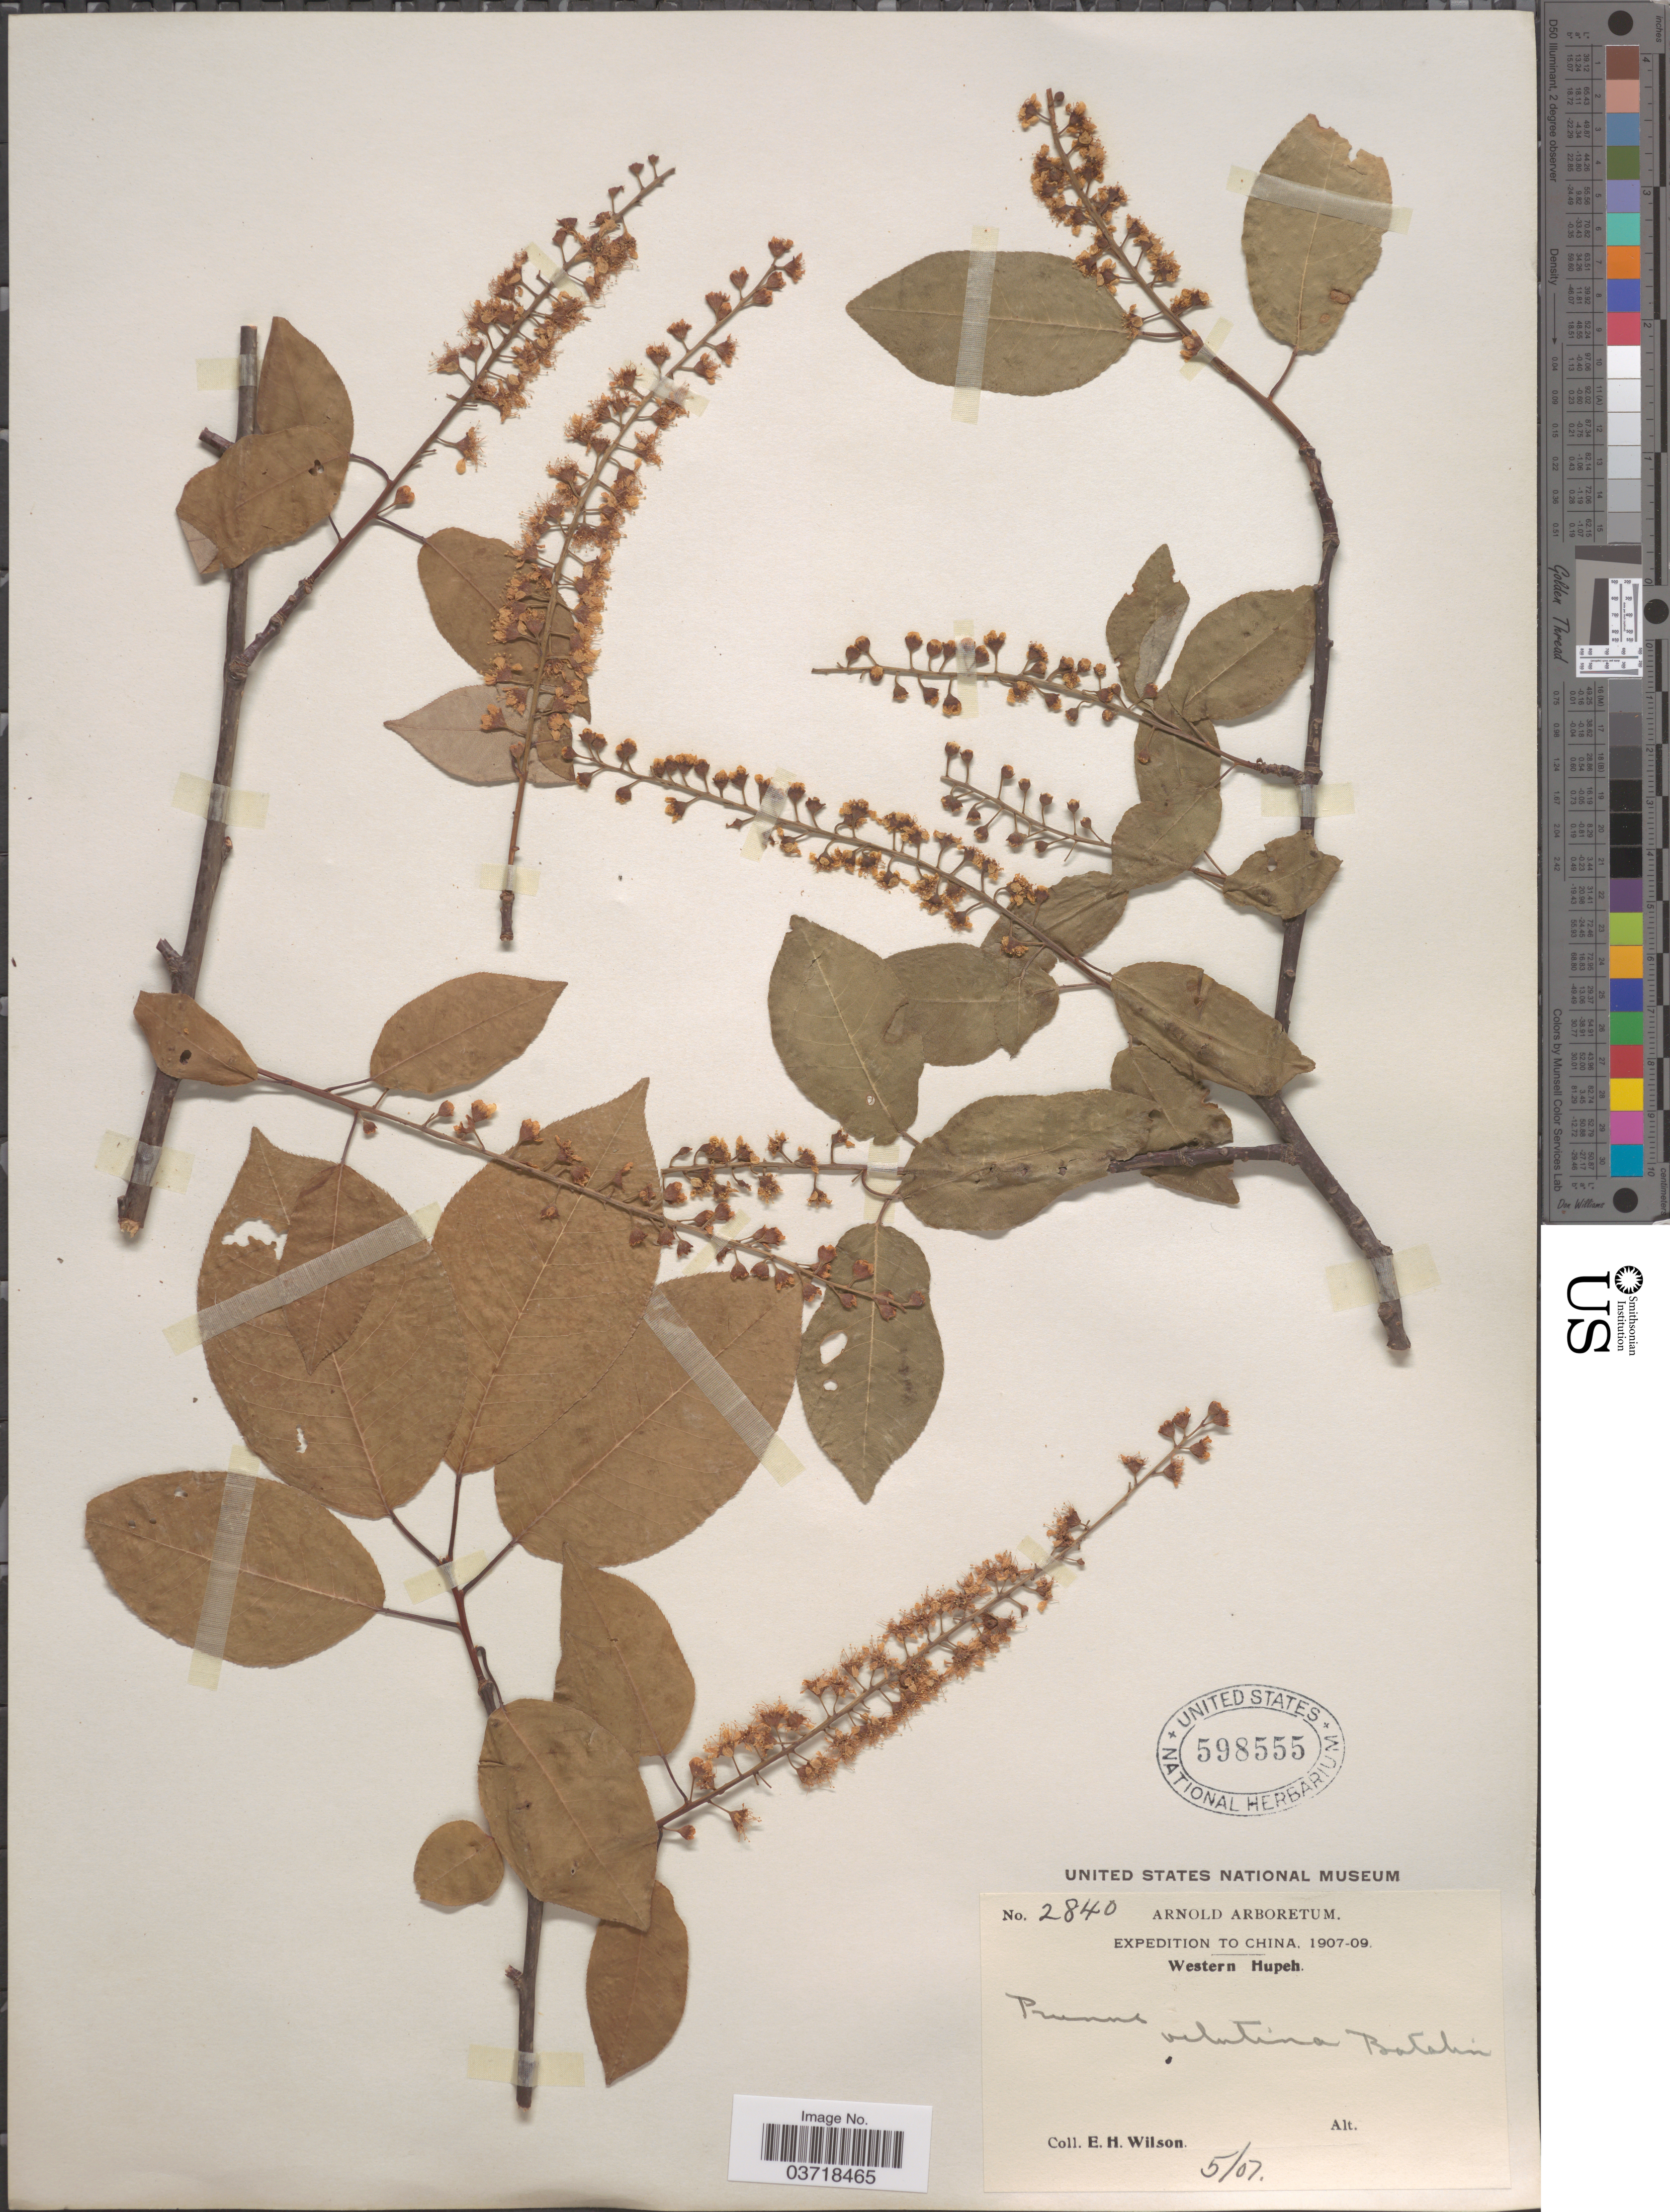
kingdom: Plantae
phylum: Tracheophyta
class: Magnoliopsida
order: Rosales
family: Rosaceae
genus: Prunus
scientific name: Prunus velutina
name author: Batalin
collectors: E. Wilson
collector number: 2840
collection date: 1907-05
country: China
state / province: Hubei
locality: Western Hupeh.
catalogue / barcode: US 598555